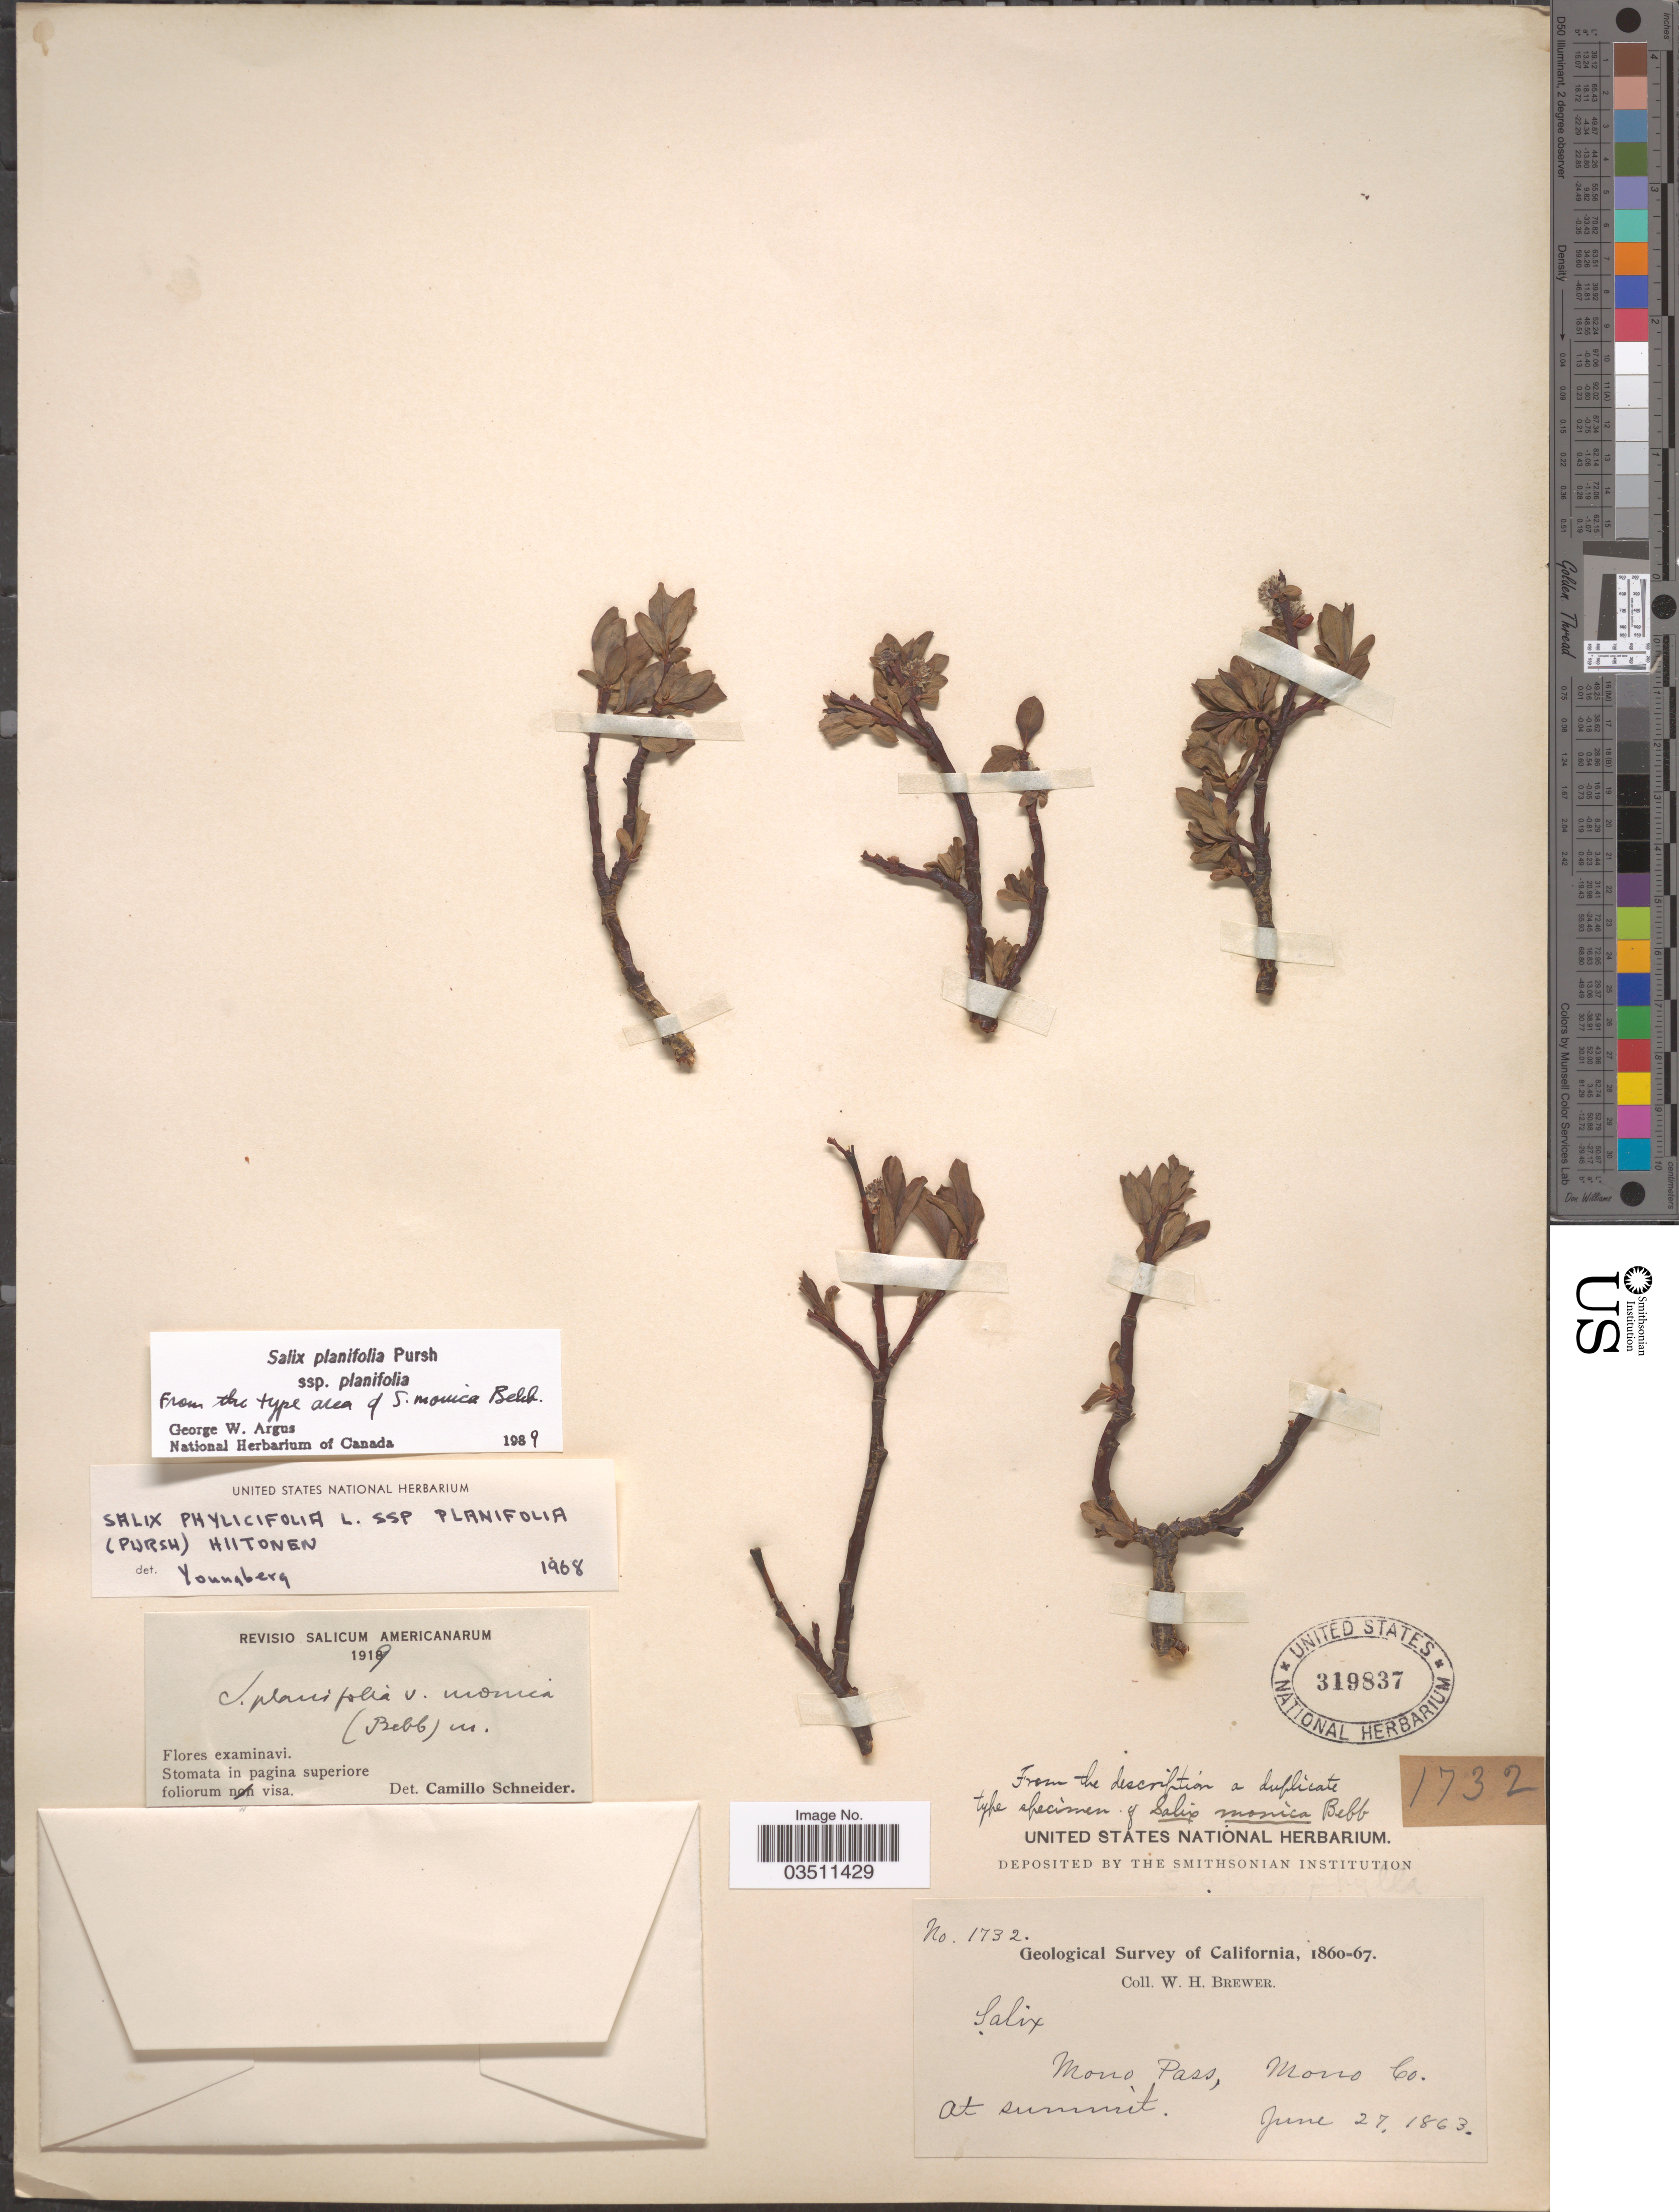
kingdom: Plantae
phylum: Tracheophyta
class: Magnoliopsida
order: Malpighiales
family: Salicaceae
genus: Salix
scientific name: Salix lemmonii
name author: Bebb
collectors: W. H. Brewer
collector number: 1732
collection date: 1863-06-27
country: United States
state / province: California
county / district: Mono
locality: Mono Pass, Mono Co., at summit.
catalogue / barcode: US 319837